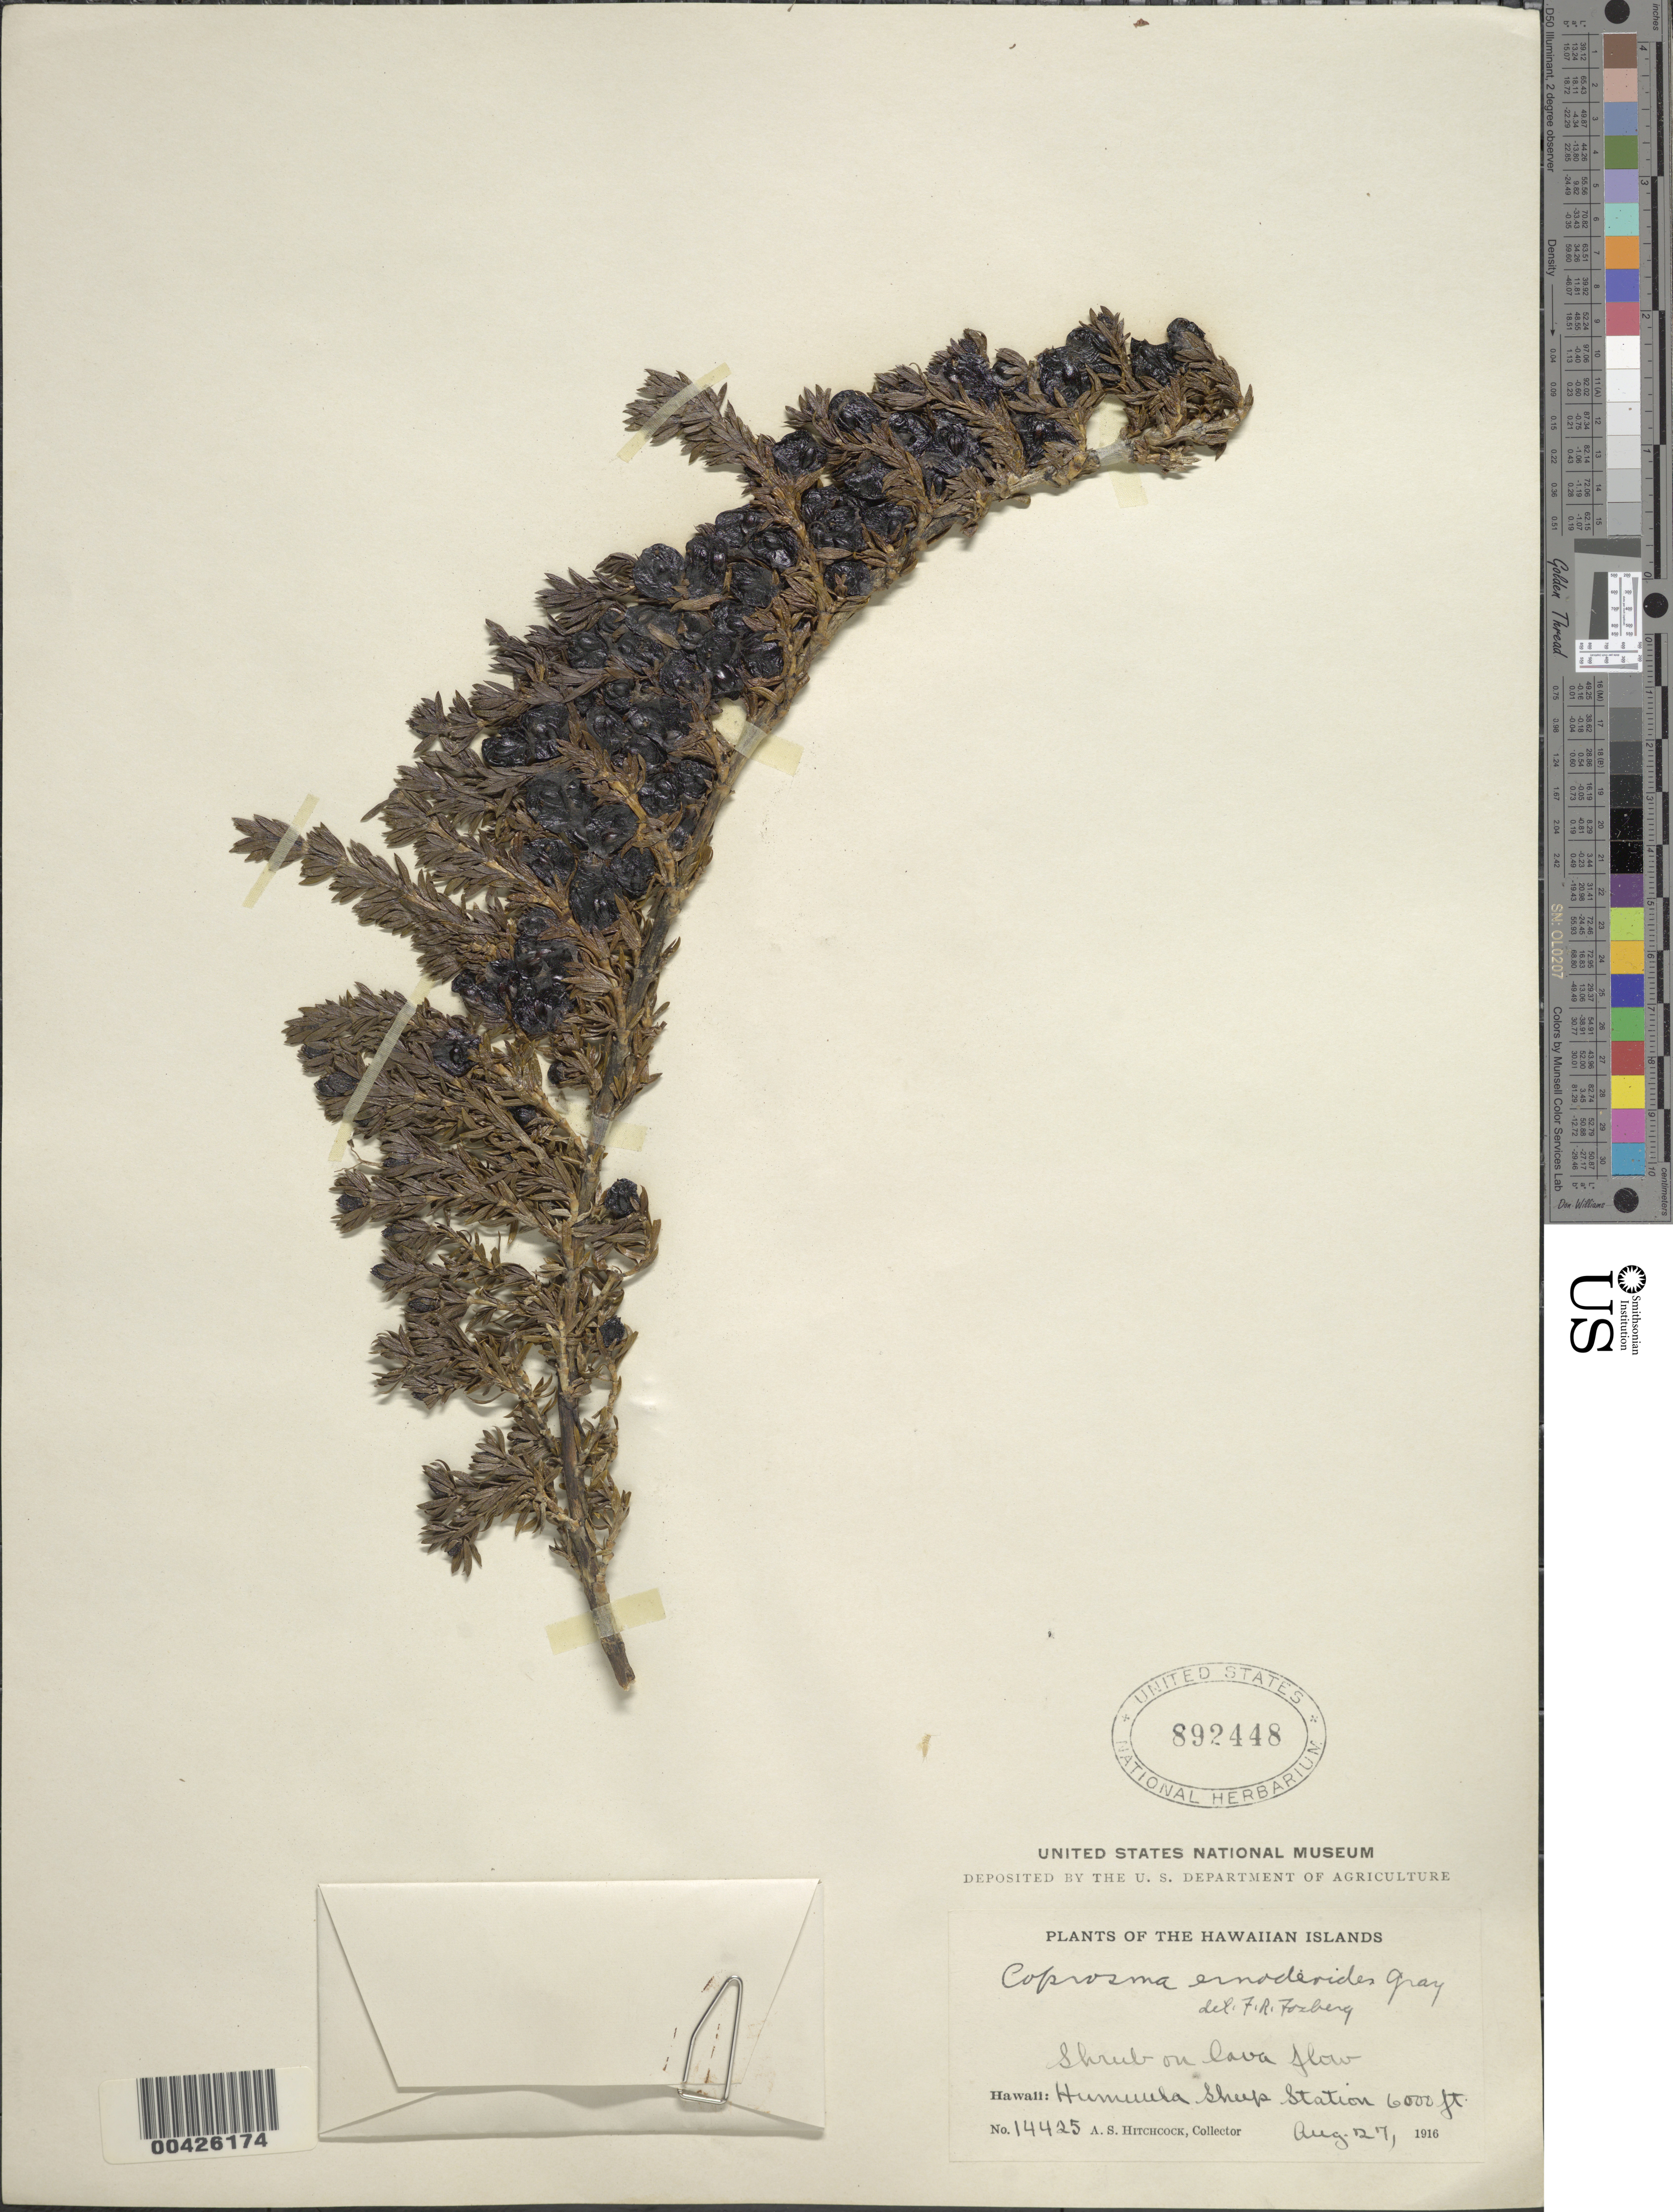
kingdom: Plantae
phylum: Tracheophyta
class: Magnoliopsida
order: Gentianales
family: Rubiaceae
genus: Coprosma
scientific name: Coprosma ernodeoides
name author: A. Gray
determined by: Fosberg, F. R.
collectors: A. S. Hitchcock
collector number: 14425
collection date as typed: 27 Aug 1916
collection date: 1916-08-27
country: United States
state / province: Hawaii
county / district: Hawaii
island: Hawaii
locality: Humuula Sheep Station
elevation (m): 1829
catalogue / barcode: US 892448